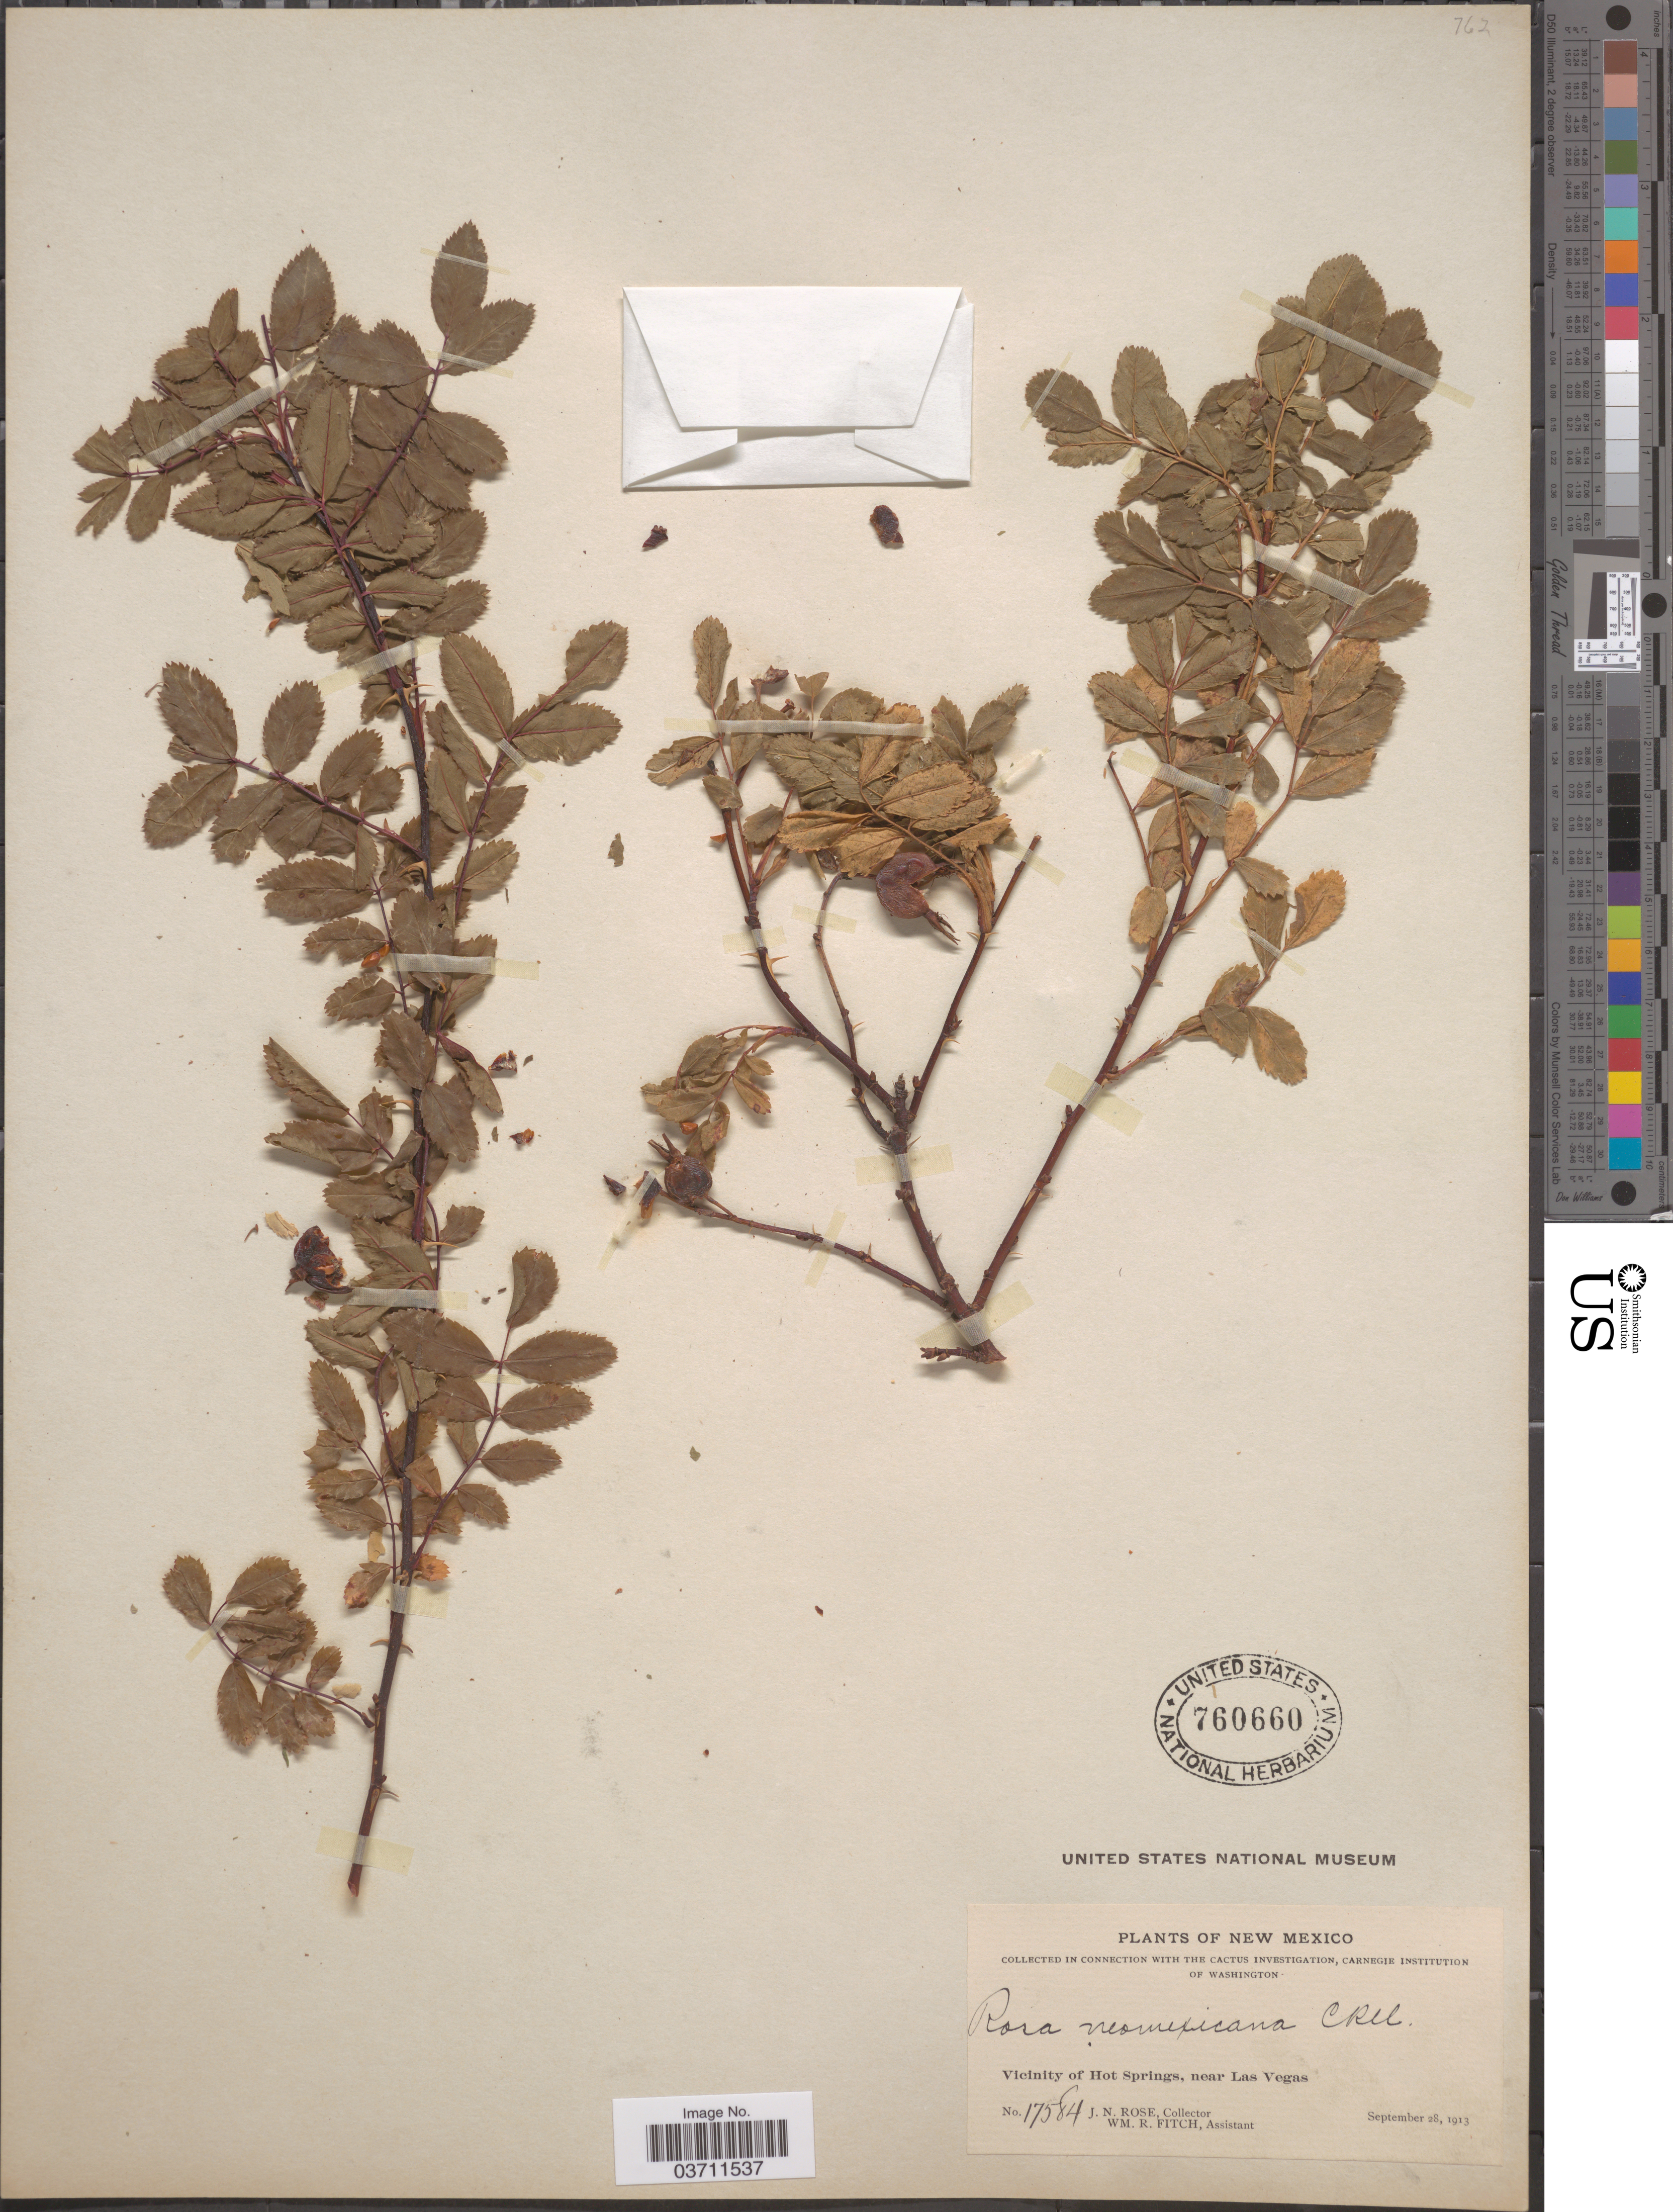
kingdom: Plantae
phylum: Tracheophyta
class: Magnoliopsida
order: Rosales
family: Rosaceae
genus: Rosa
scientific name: Rosa neomexicana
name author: Cockerell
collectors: J. N. Rose & W. R. Fitch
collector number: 17584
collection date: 1913-09-28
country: United States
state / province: New Mexico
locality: Vicinity of Hot Springs, near Las Vegas.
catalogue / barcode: US 760660